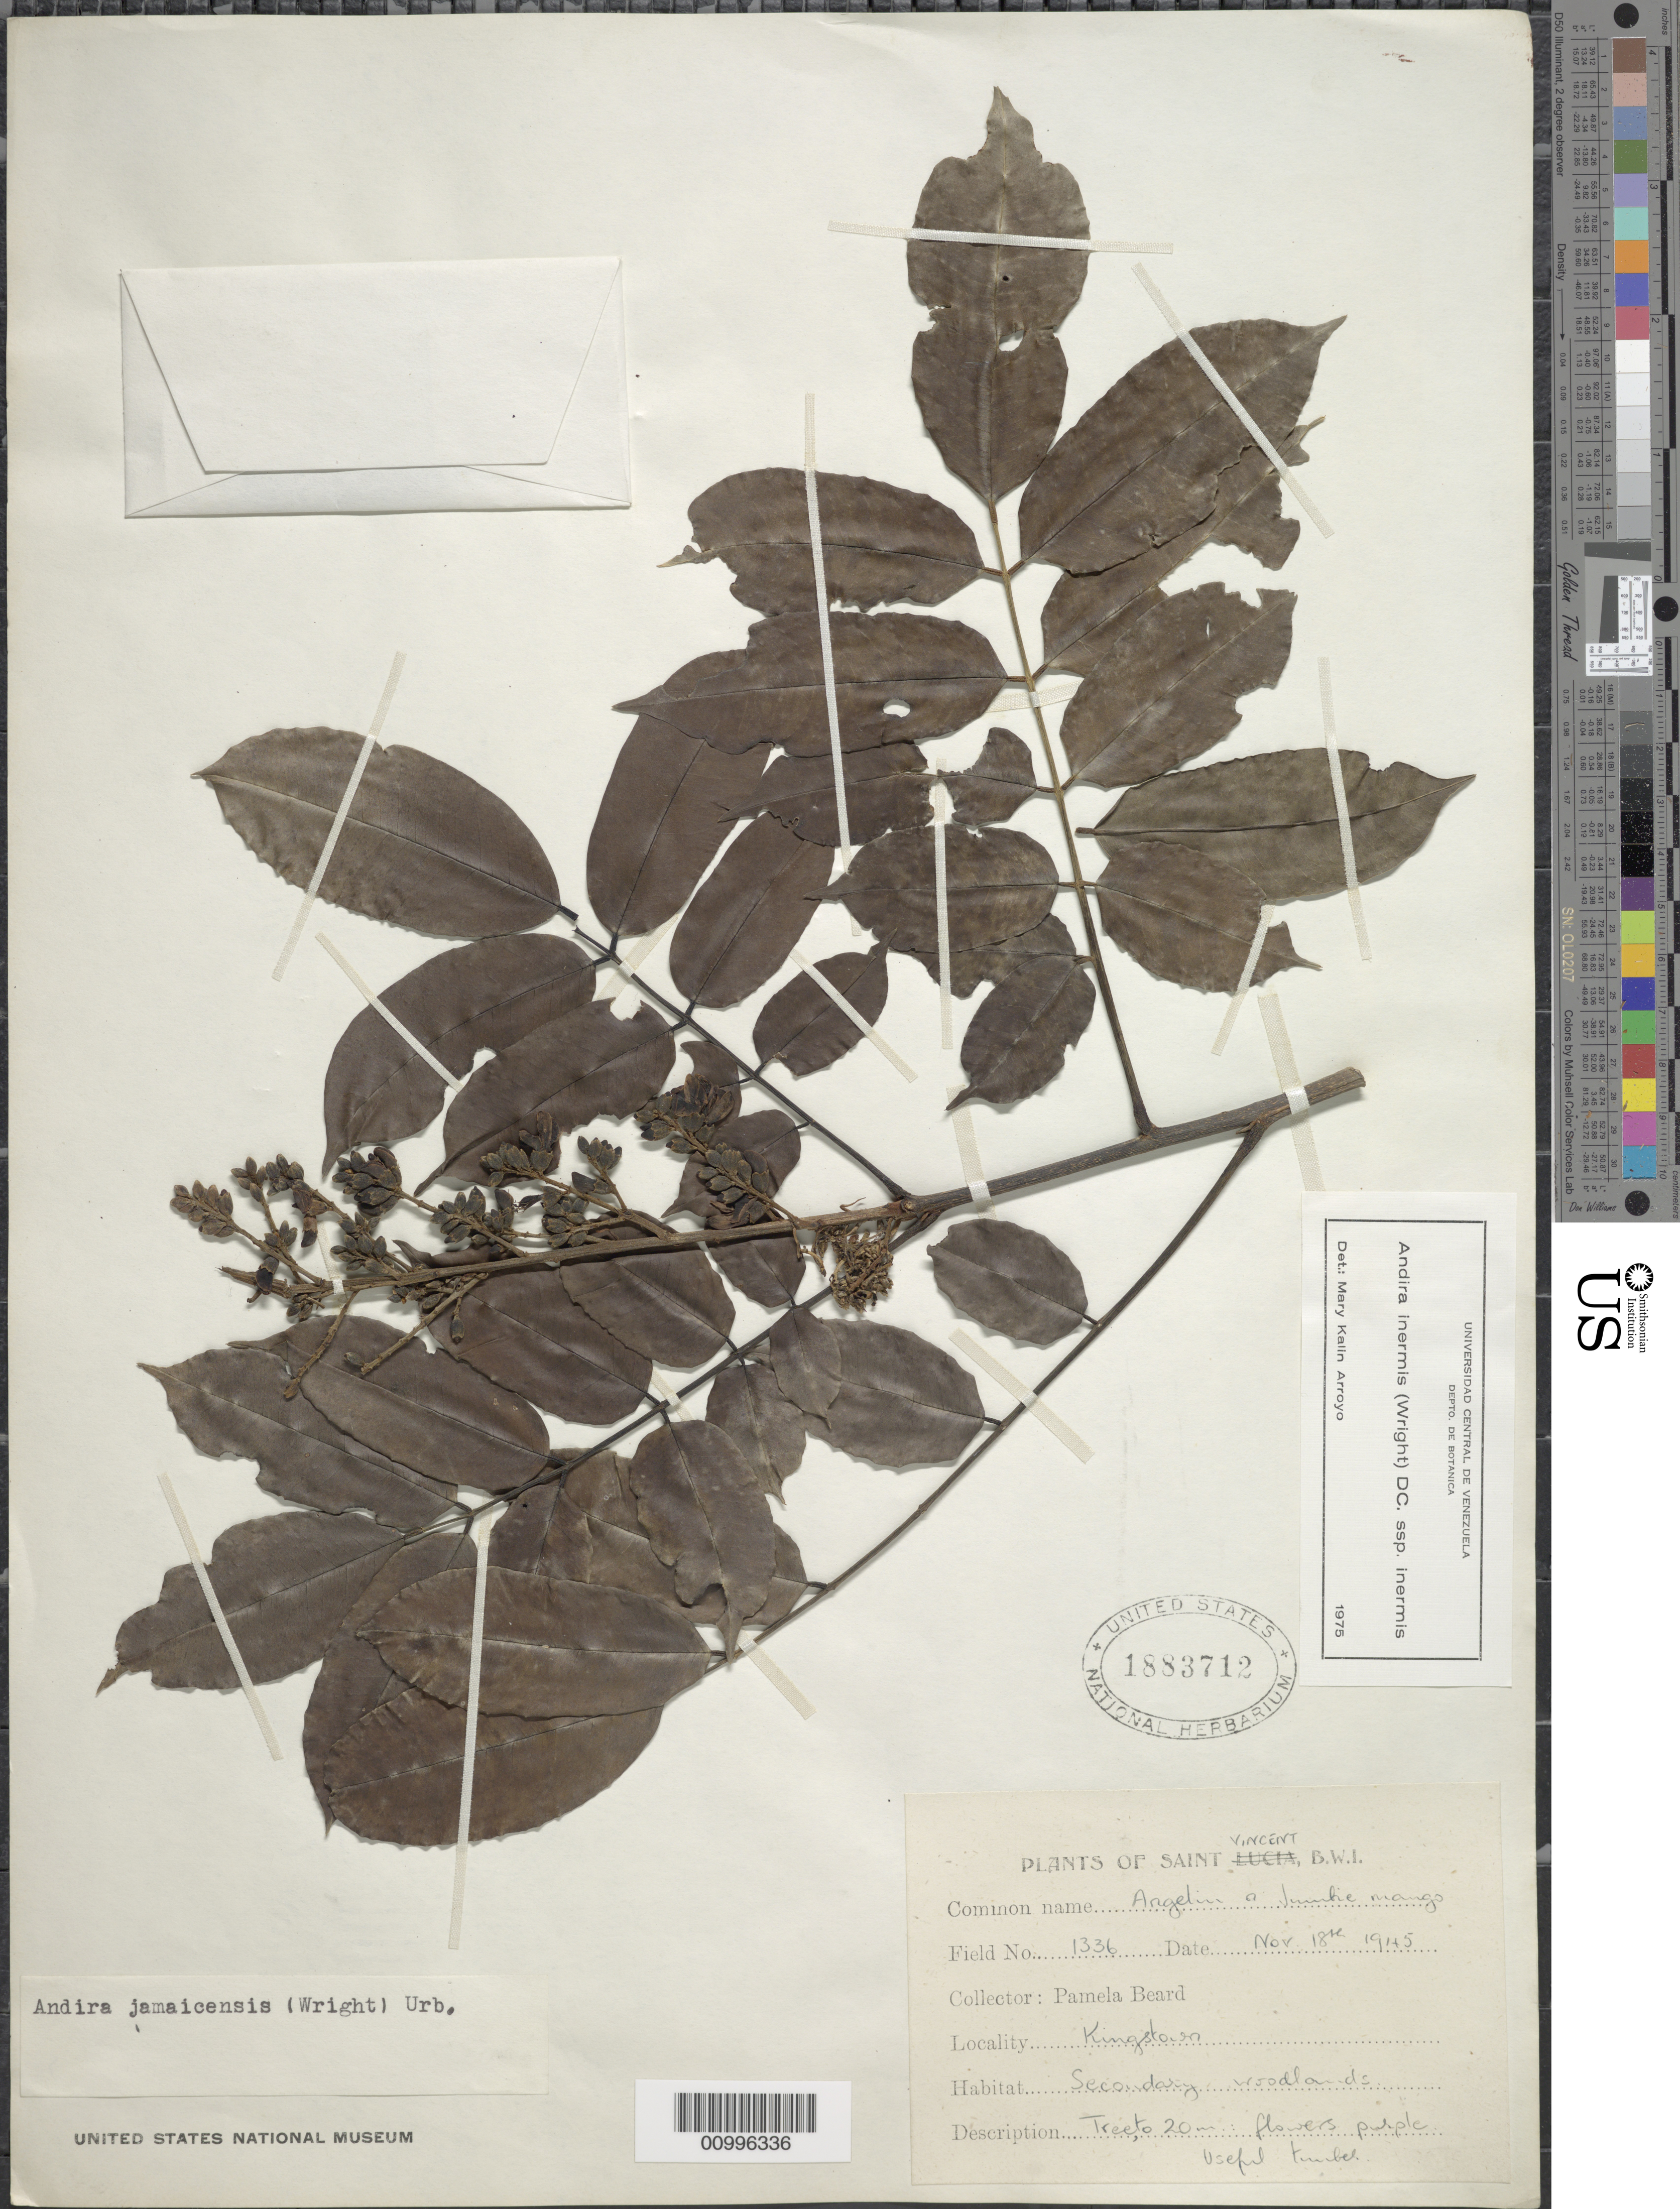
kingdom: Plantae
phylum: Tracheophyta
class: Magnoliopsida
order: Fabales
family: Fabaceae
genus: Andira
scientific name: Andira inermis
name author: (W. Wright) Kunth ex DC.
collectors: P. Beard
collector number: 1336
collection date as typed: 18 Nov 1945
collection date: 1945-11-18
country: St. Vincent - Grenadines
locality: Kingston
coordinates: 0 N, 0 E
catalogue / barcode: US 1883712